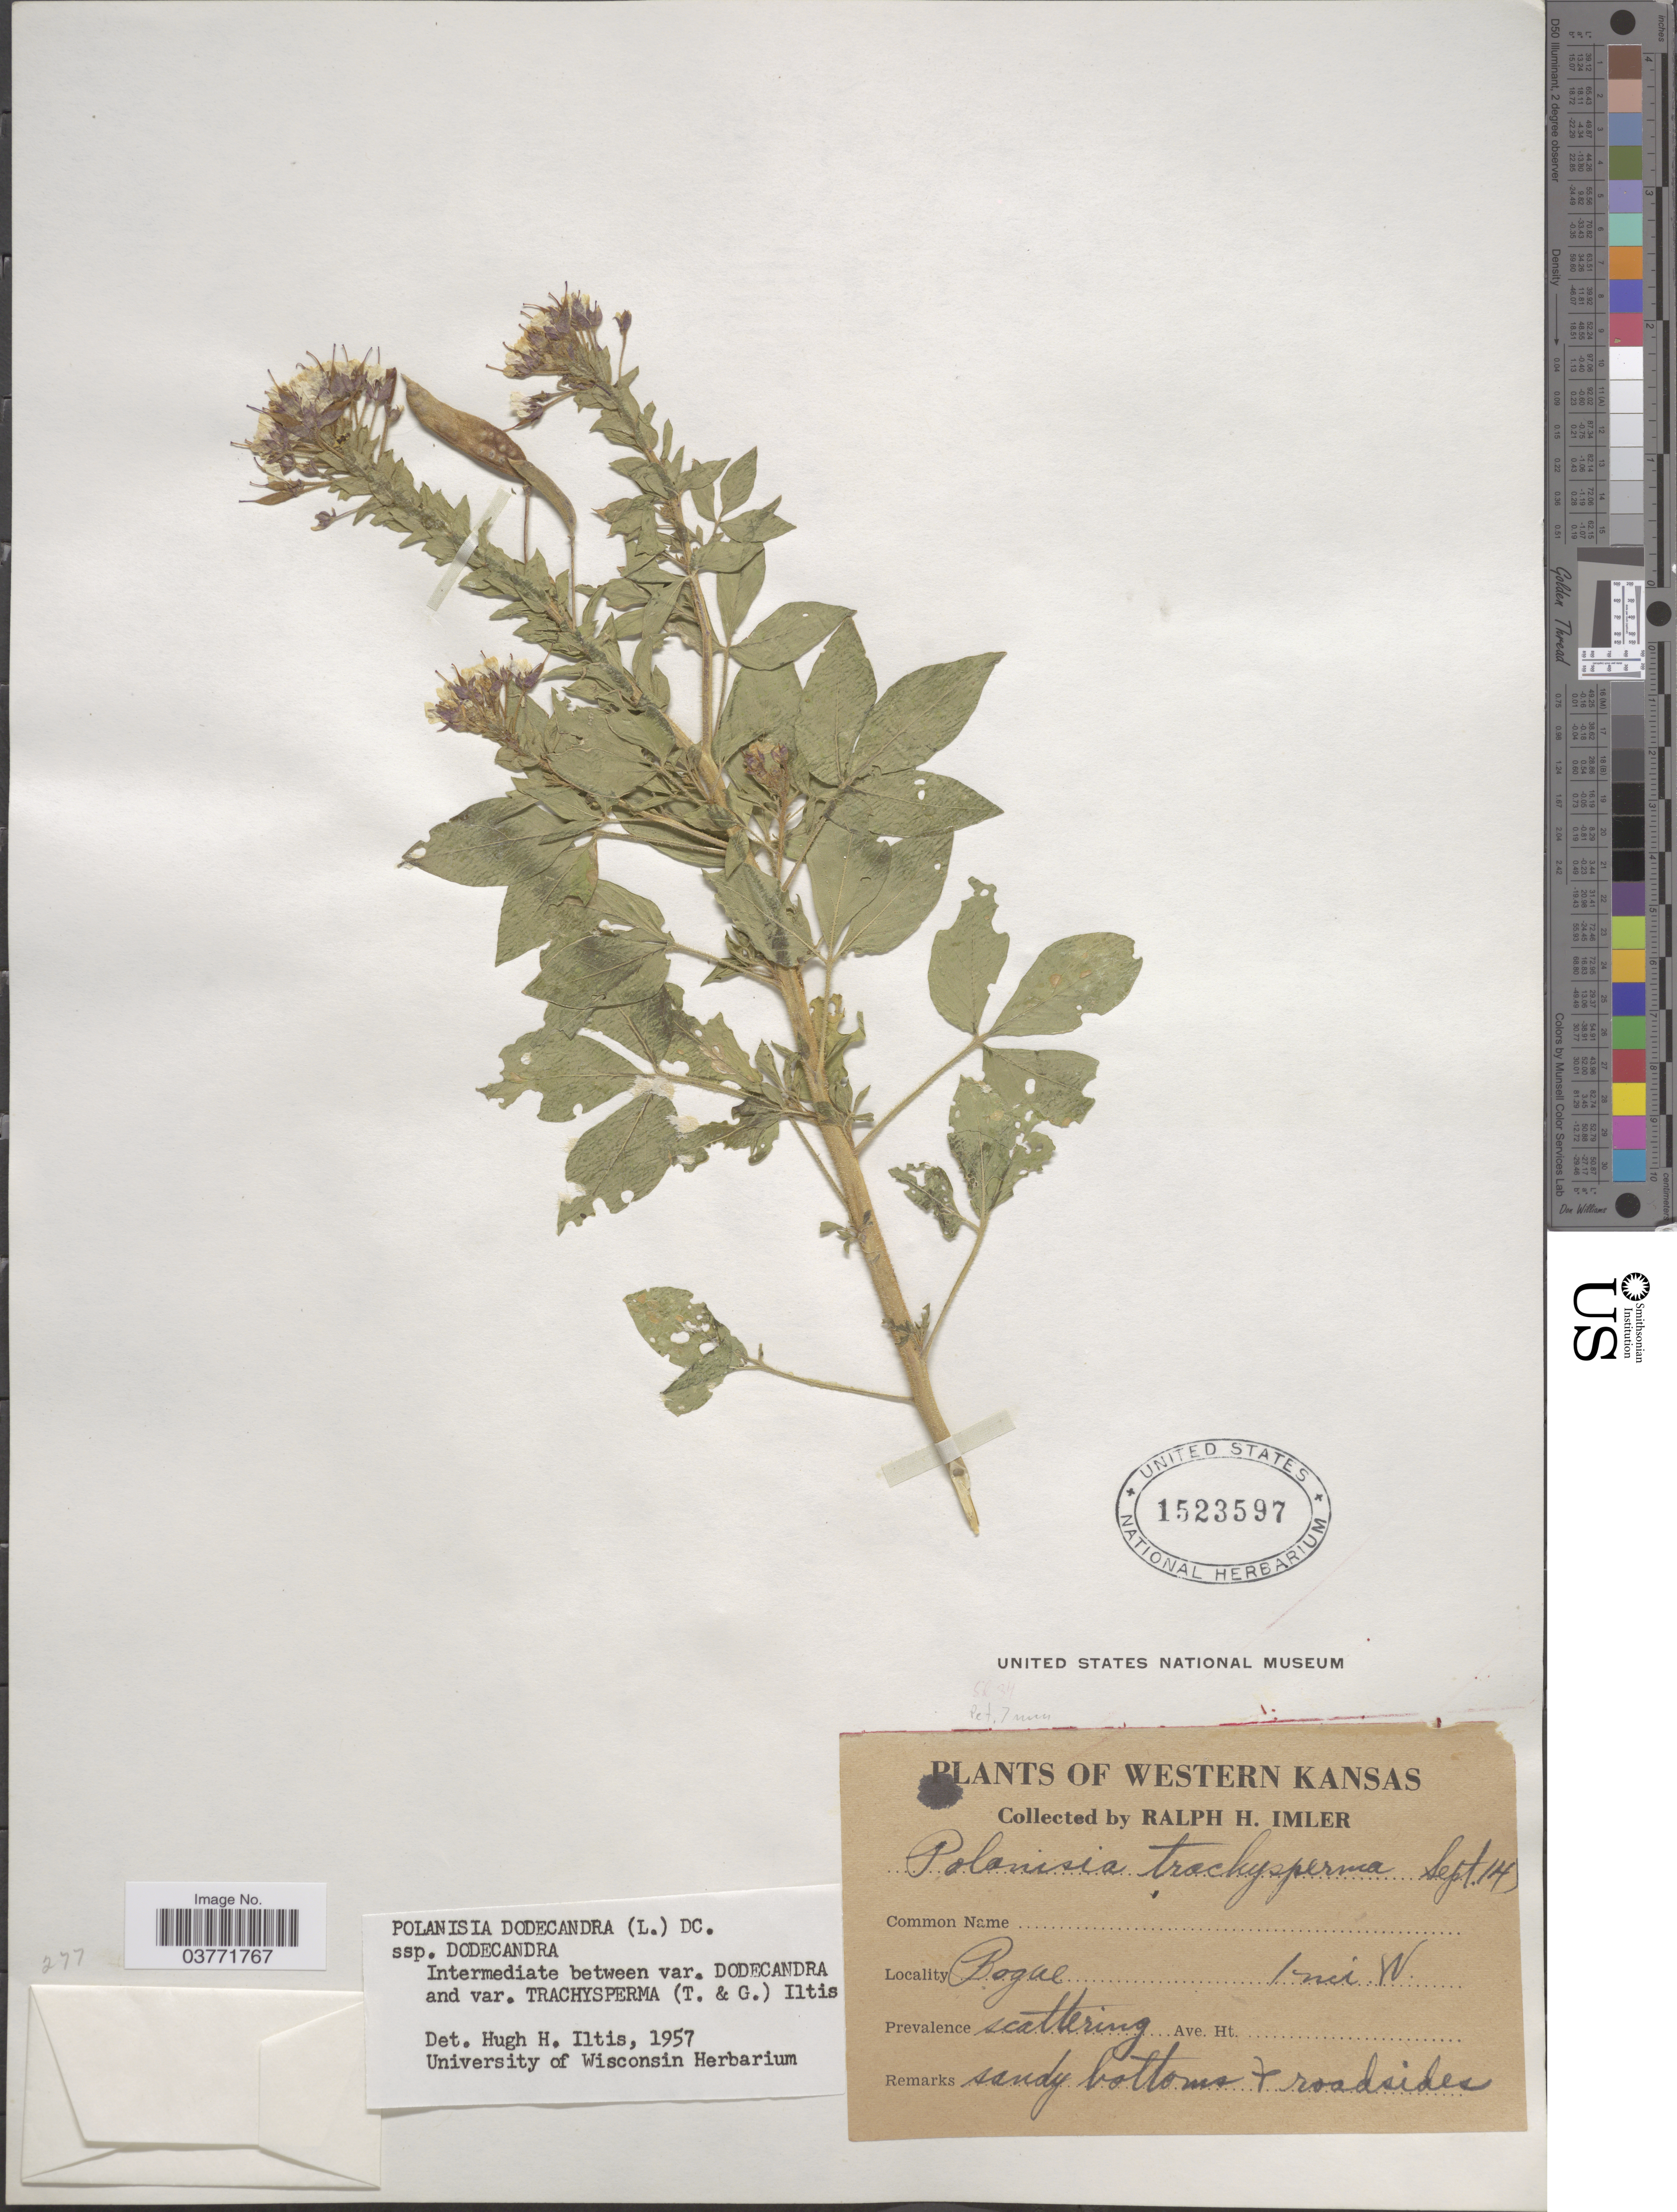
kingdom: Plantae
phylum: Tracheophyta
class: Magnoliopsida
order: Brassicales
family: Cleomaceae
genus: Polanisia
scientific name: Polanisia dodecandra subsp. dodecandra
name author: (L.) DC.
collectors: R. Imler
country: United States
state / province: Kansas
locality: Western Kansas. Bogue 1 mi W.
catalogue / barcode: US 1523597